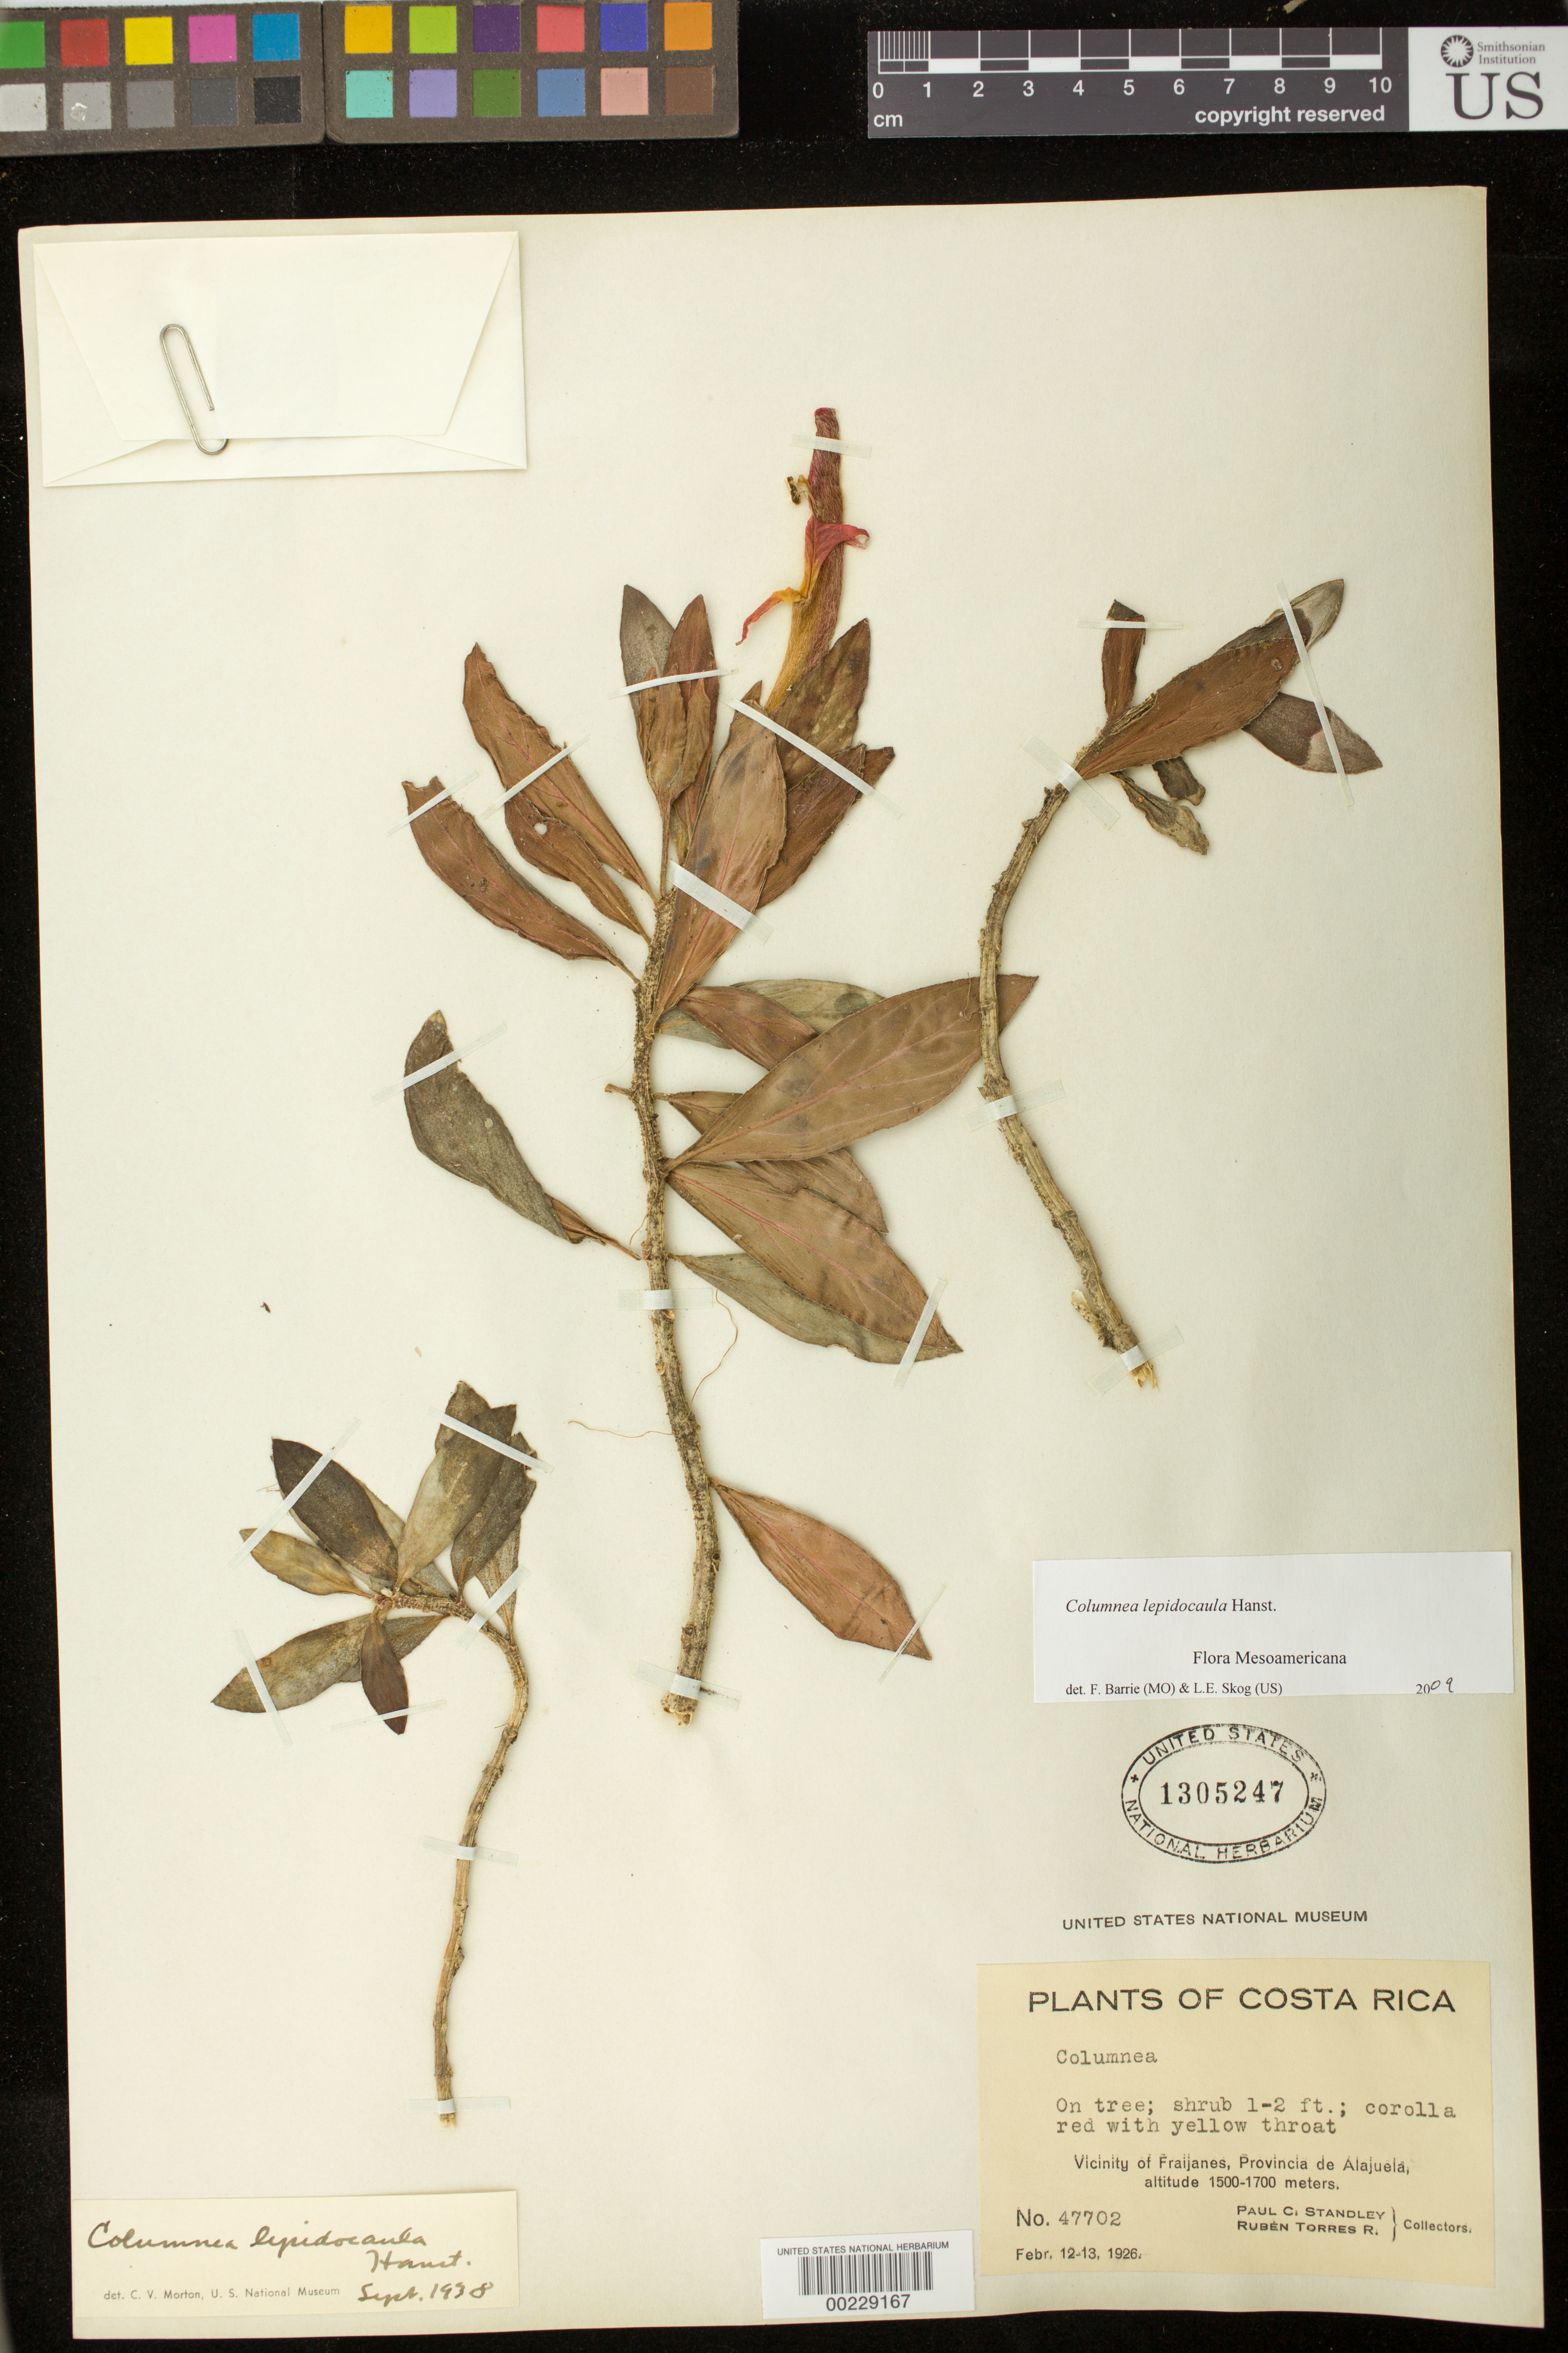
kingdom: Plantae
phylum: Tracheophyta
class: Magnoliopsida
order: Lamiales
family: Gesneriaceae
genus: Columnea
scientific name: Columnea lepidocaula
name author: Hanst.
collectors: P. C. Standley & R. Torres R.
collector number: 47702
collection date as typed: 12-13 Feb 1926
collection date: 1926-02-12/1926-02-13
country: Costa Rica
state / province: Alajuela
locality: Vicinity of Fraijanes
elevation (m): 1500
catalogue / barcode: US 1305247